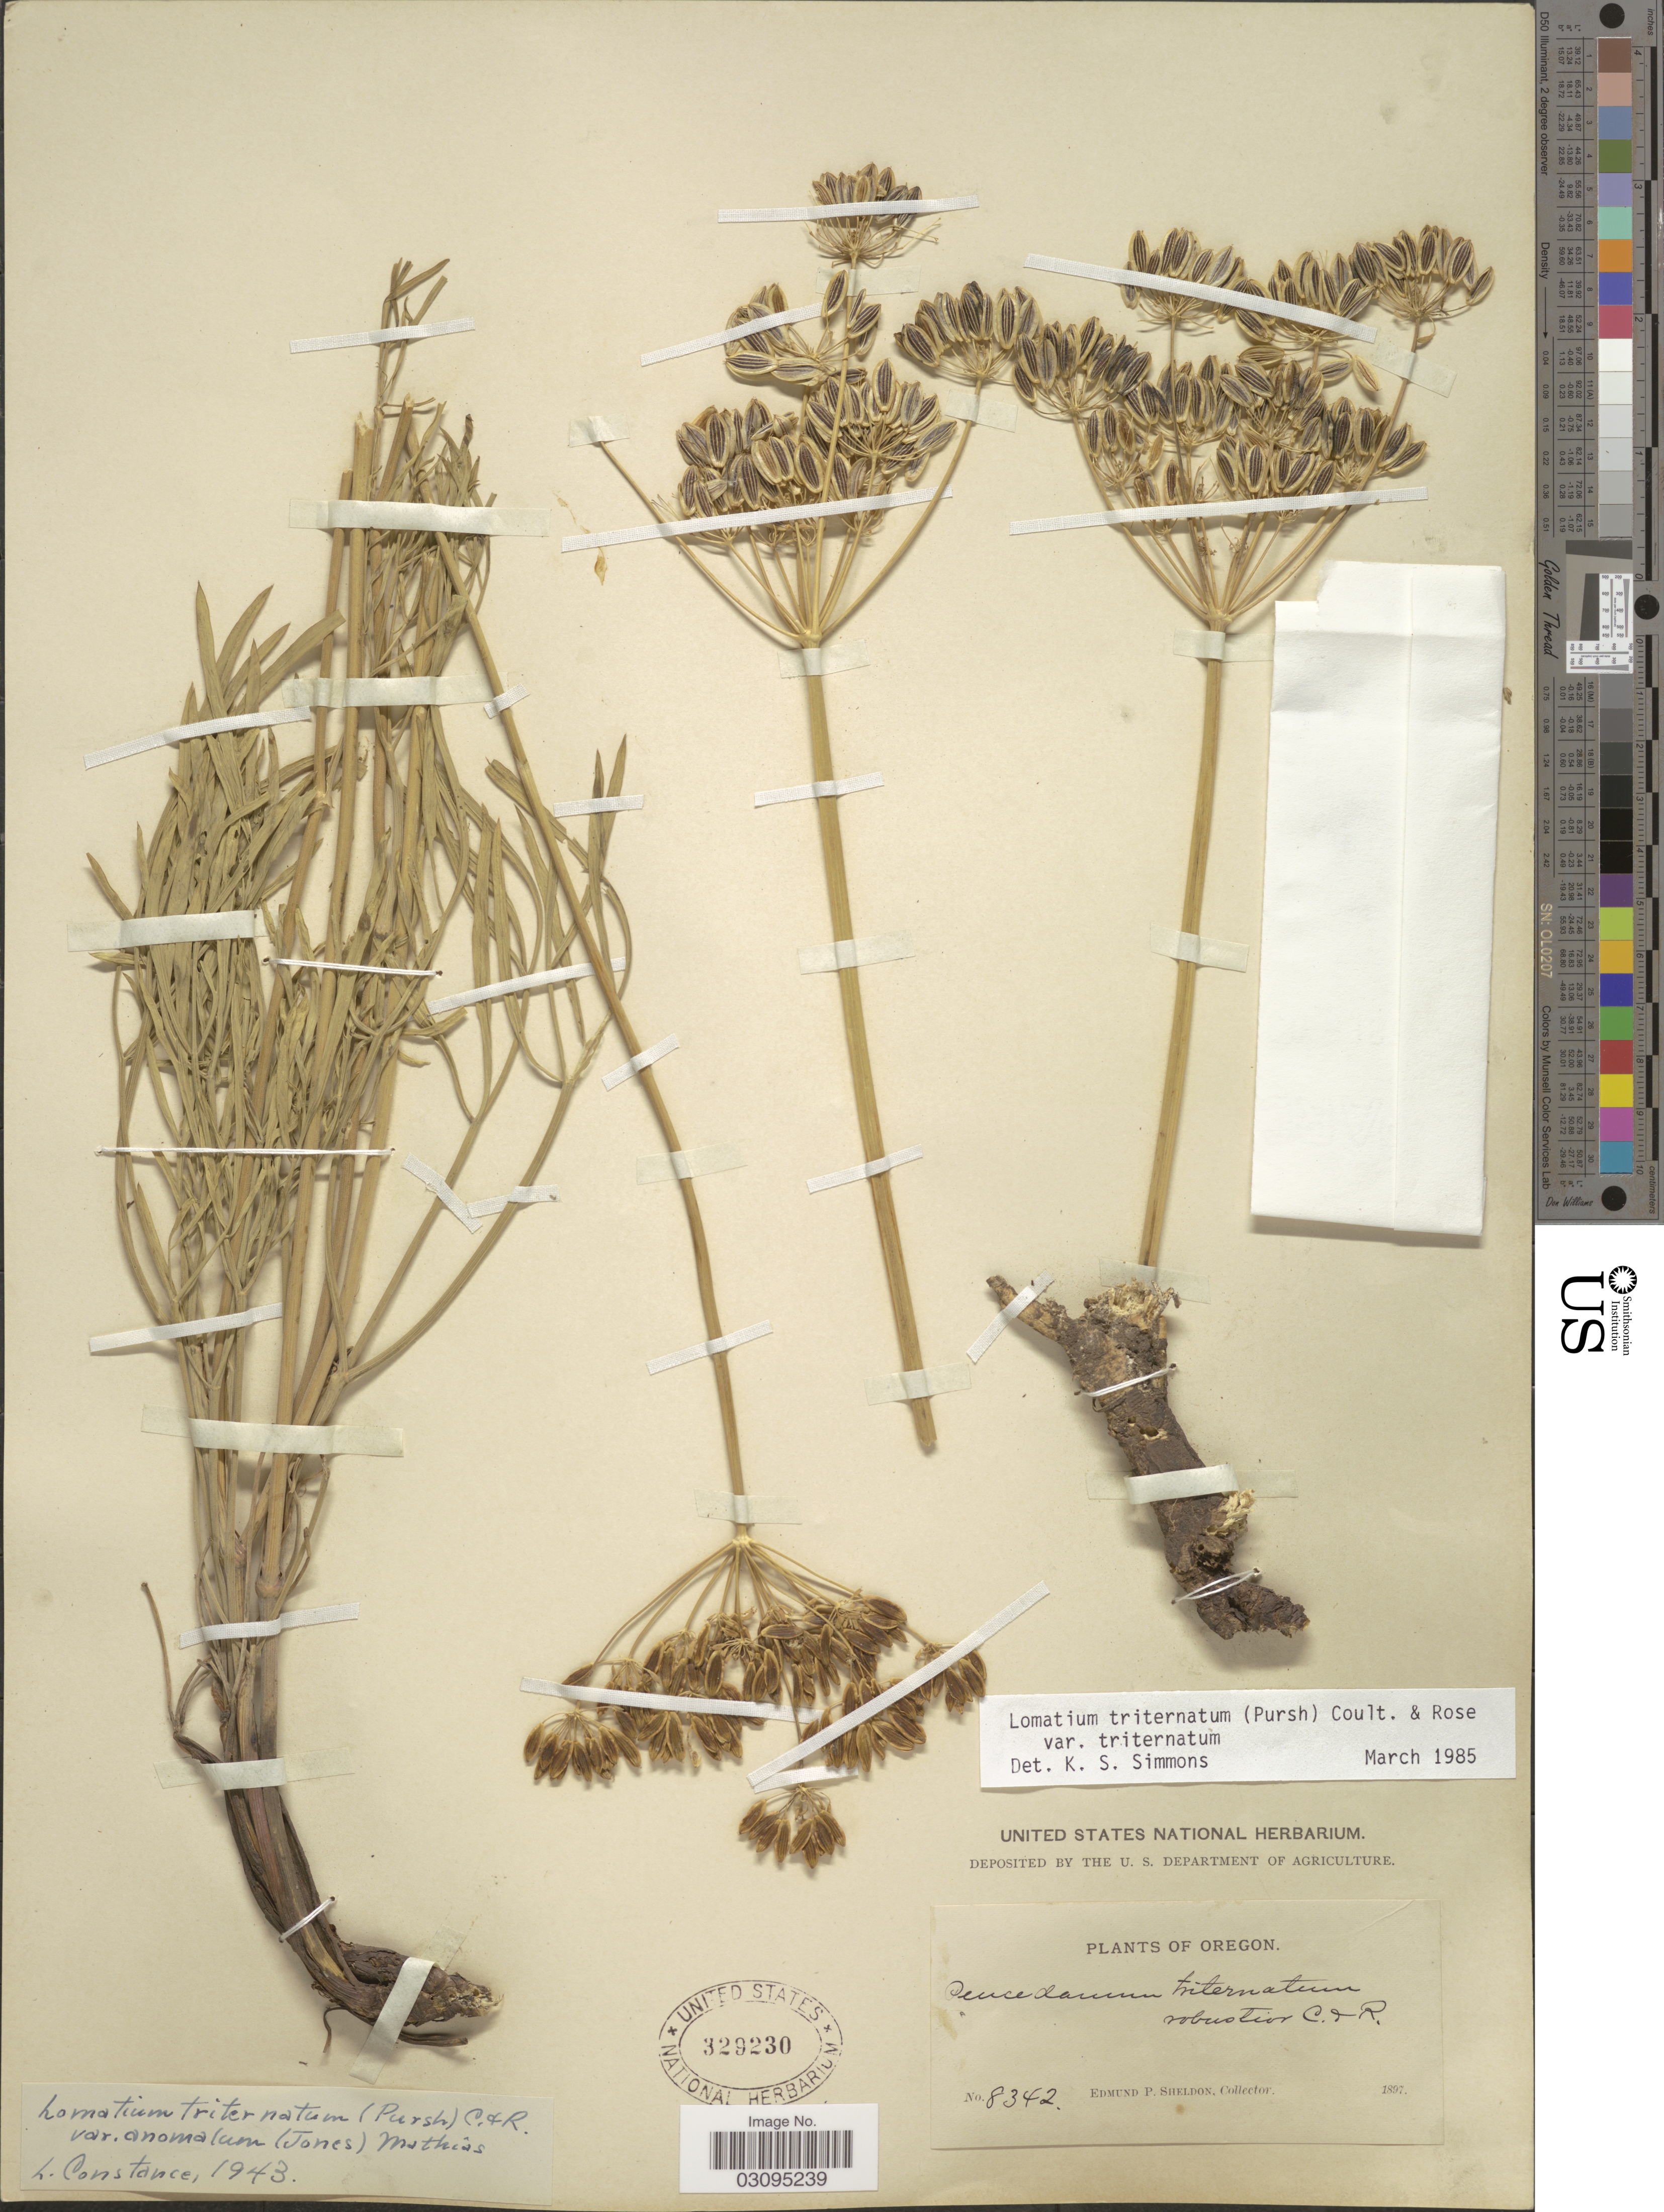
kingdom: Plantae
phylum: Tracheophyta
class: Magnoliopsida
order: Apiales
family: Apiaceae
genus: Lomatium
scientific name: Lomatium triternatum var. triternatum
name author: (Pursh) J.M. Coult. & Rose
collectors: E. P. Sheldon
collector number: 8342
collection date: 1897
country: United States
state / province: Oregon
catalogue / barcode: US 329230